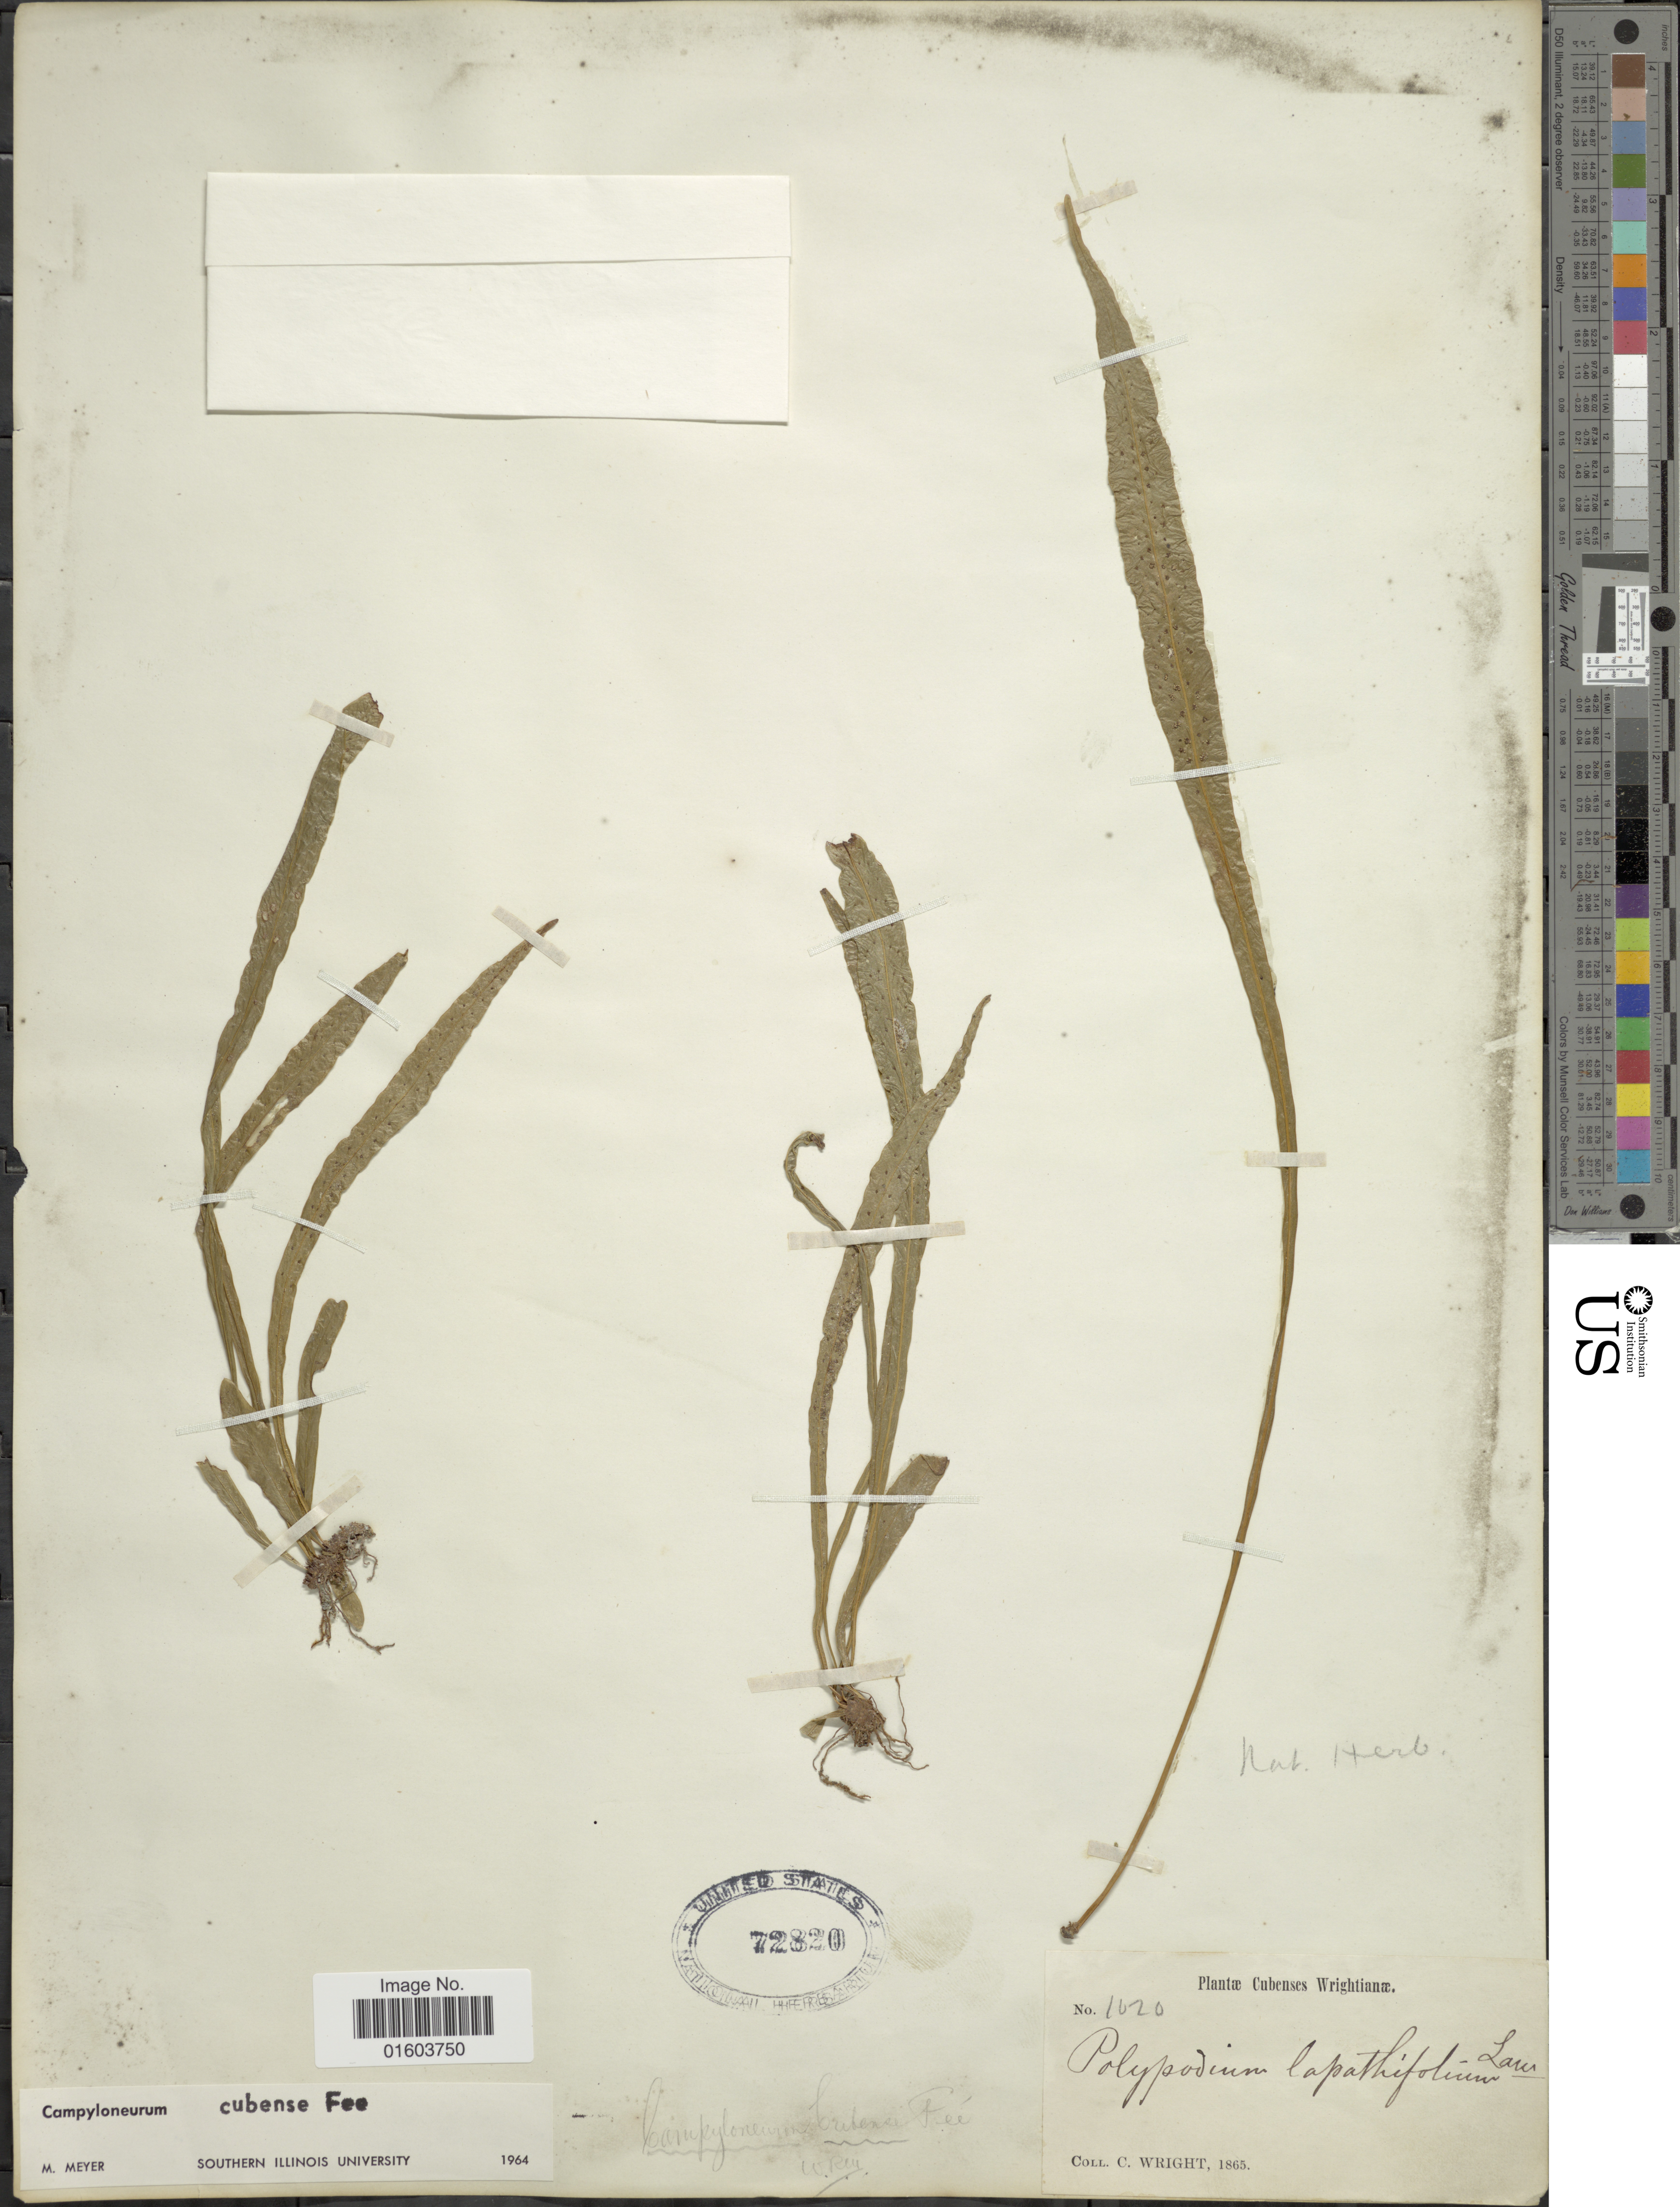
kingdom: Plantae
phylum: Tracheophyta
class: Polypodiopsida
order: Polypodiales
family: Polypodiaceae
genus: Campyloneurum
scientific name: Campyloneurum vexatum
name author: Ching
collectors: C. Wright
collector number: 1020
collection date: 1865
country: Cuba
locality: Cubenses.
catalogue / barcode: US 72820